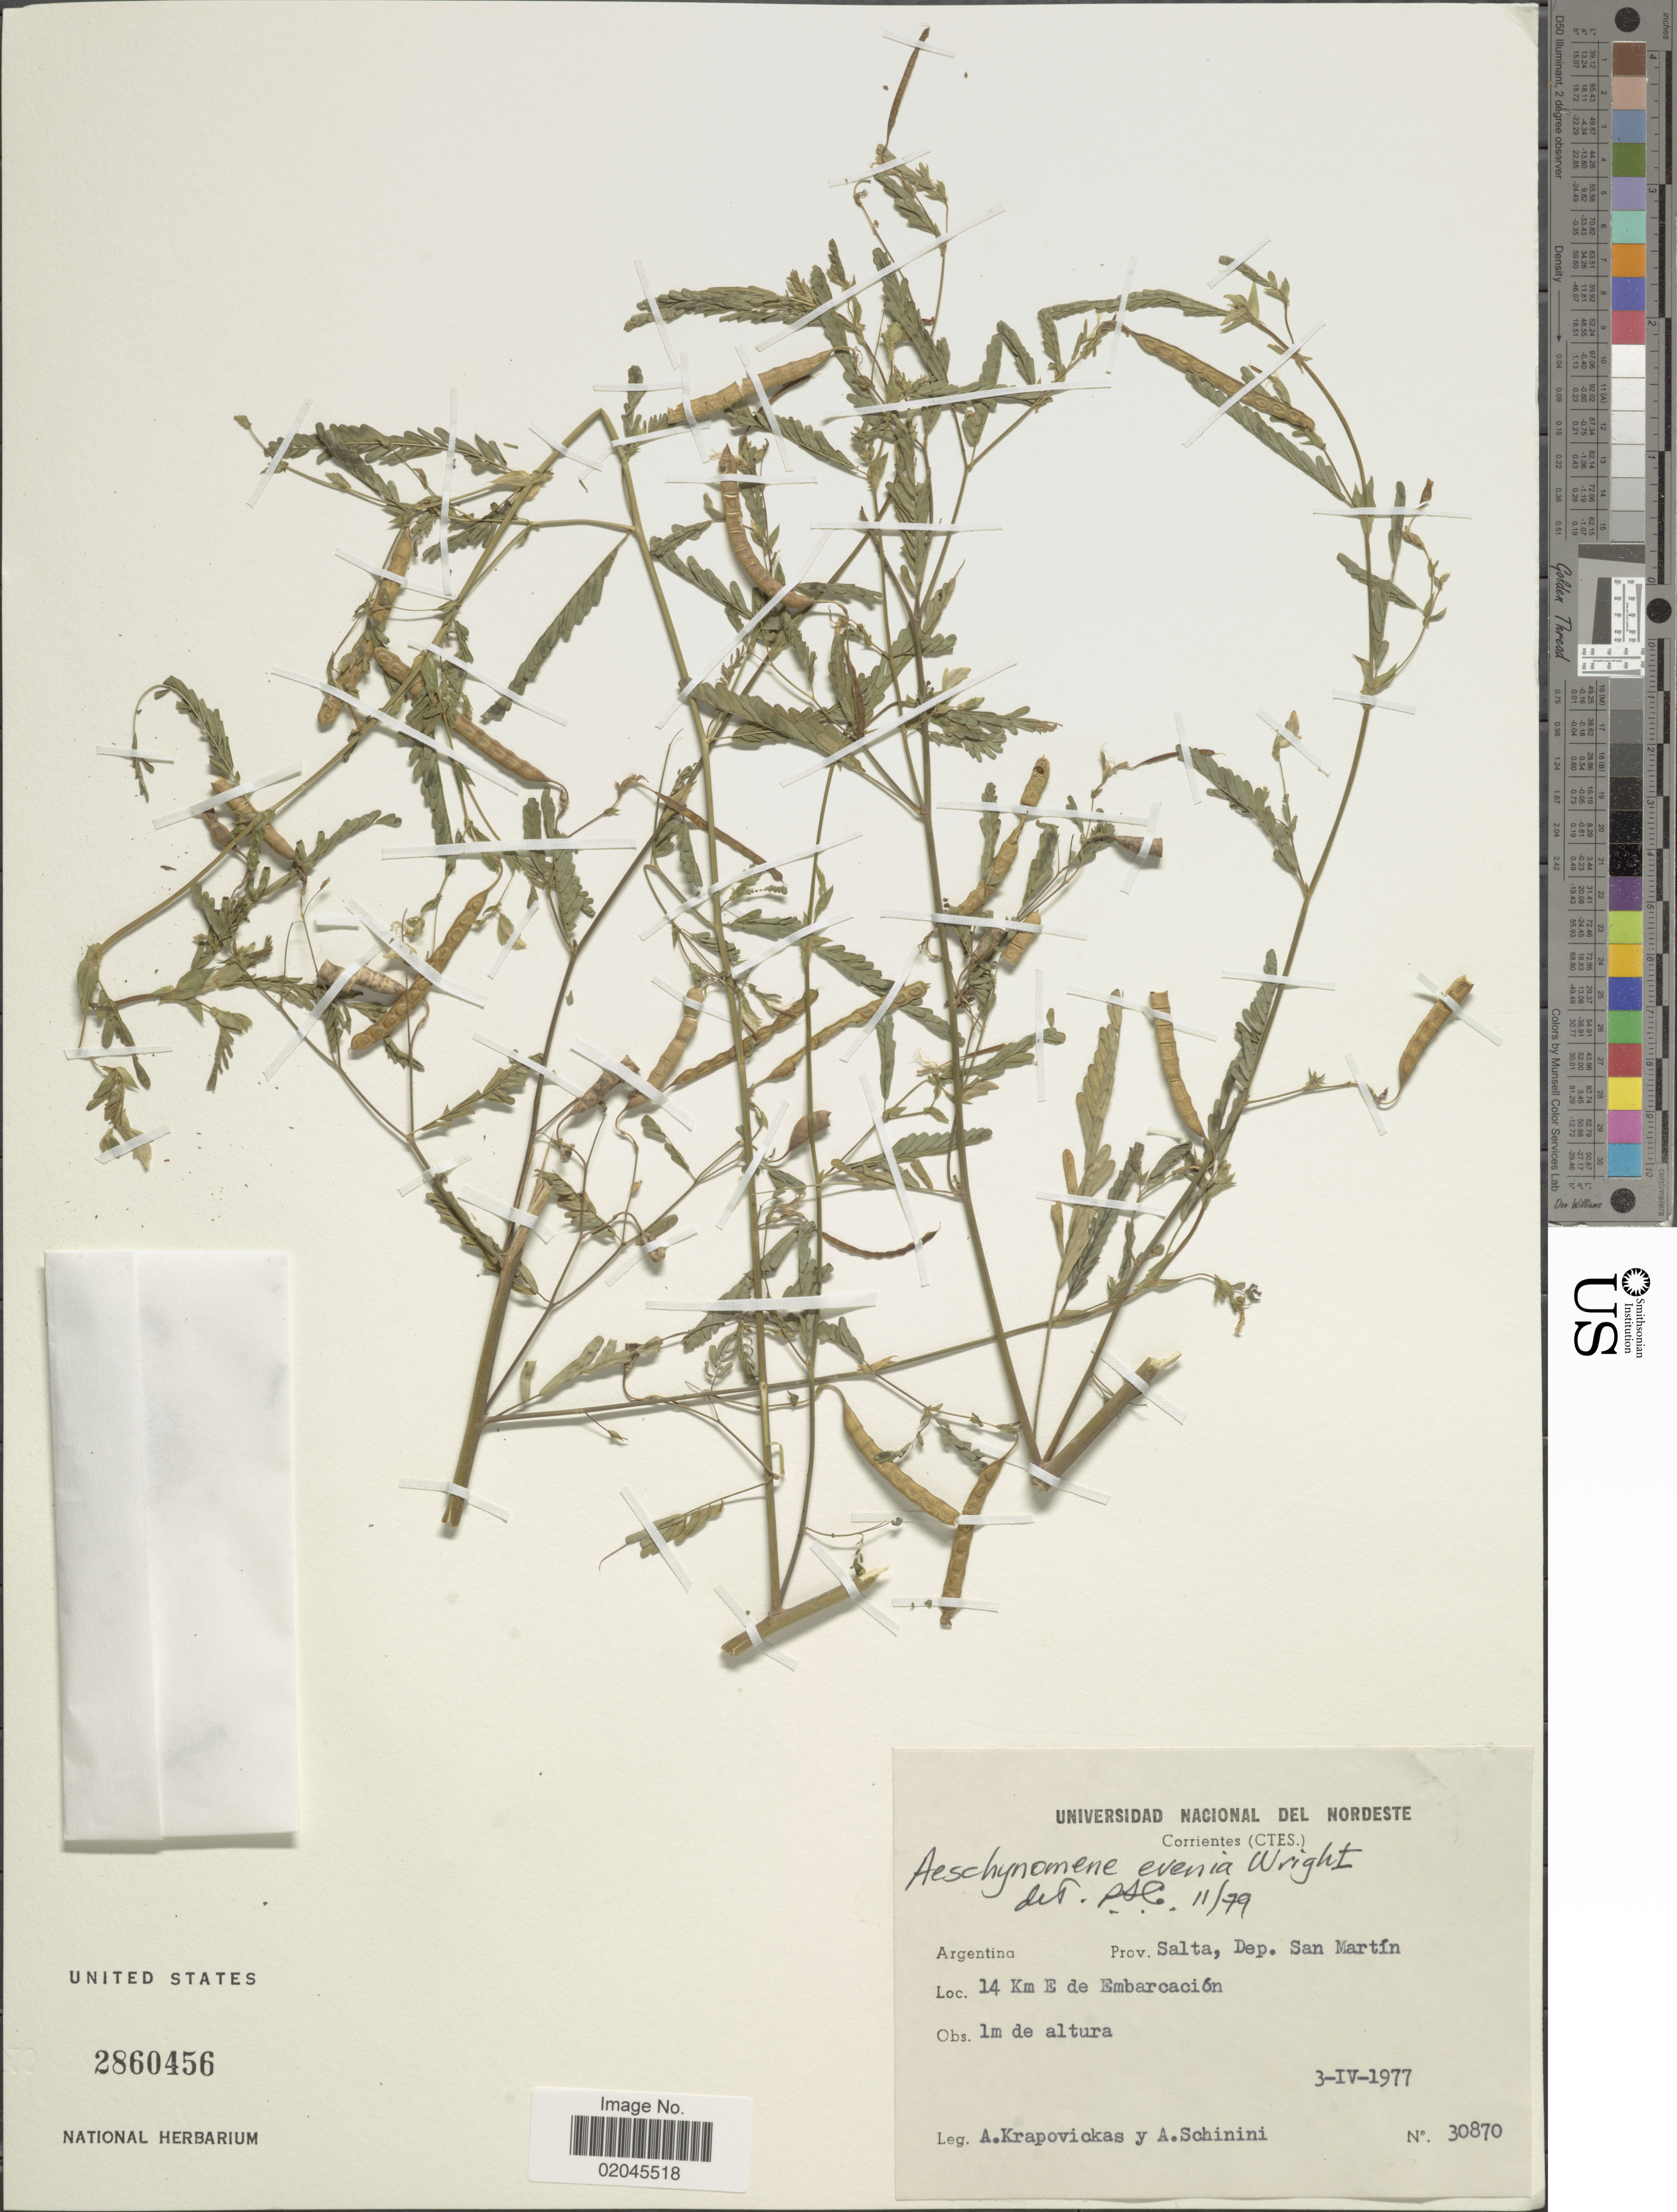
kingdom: Plantae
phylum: Tracheophyta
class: Magnoliopsida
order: Fabales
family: Fabaceae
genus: Aeschynomene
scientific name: Aeschynomene evenia var. evenia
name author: C. Wright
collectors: A. Krapovickas & A. Schinini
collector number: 30870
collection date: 1977-04-03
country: Argentina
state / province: Salta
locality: Prov. Salta, Dep. San Martin, 14 km E de Embarcacion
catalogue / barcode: US 2860456